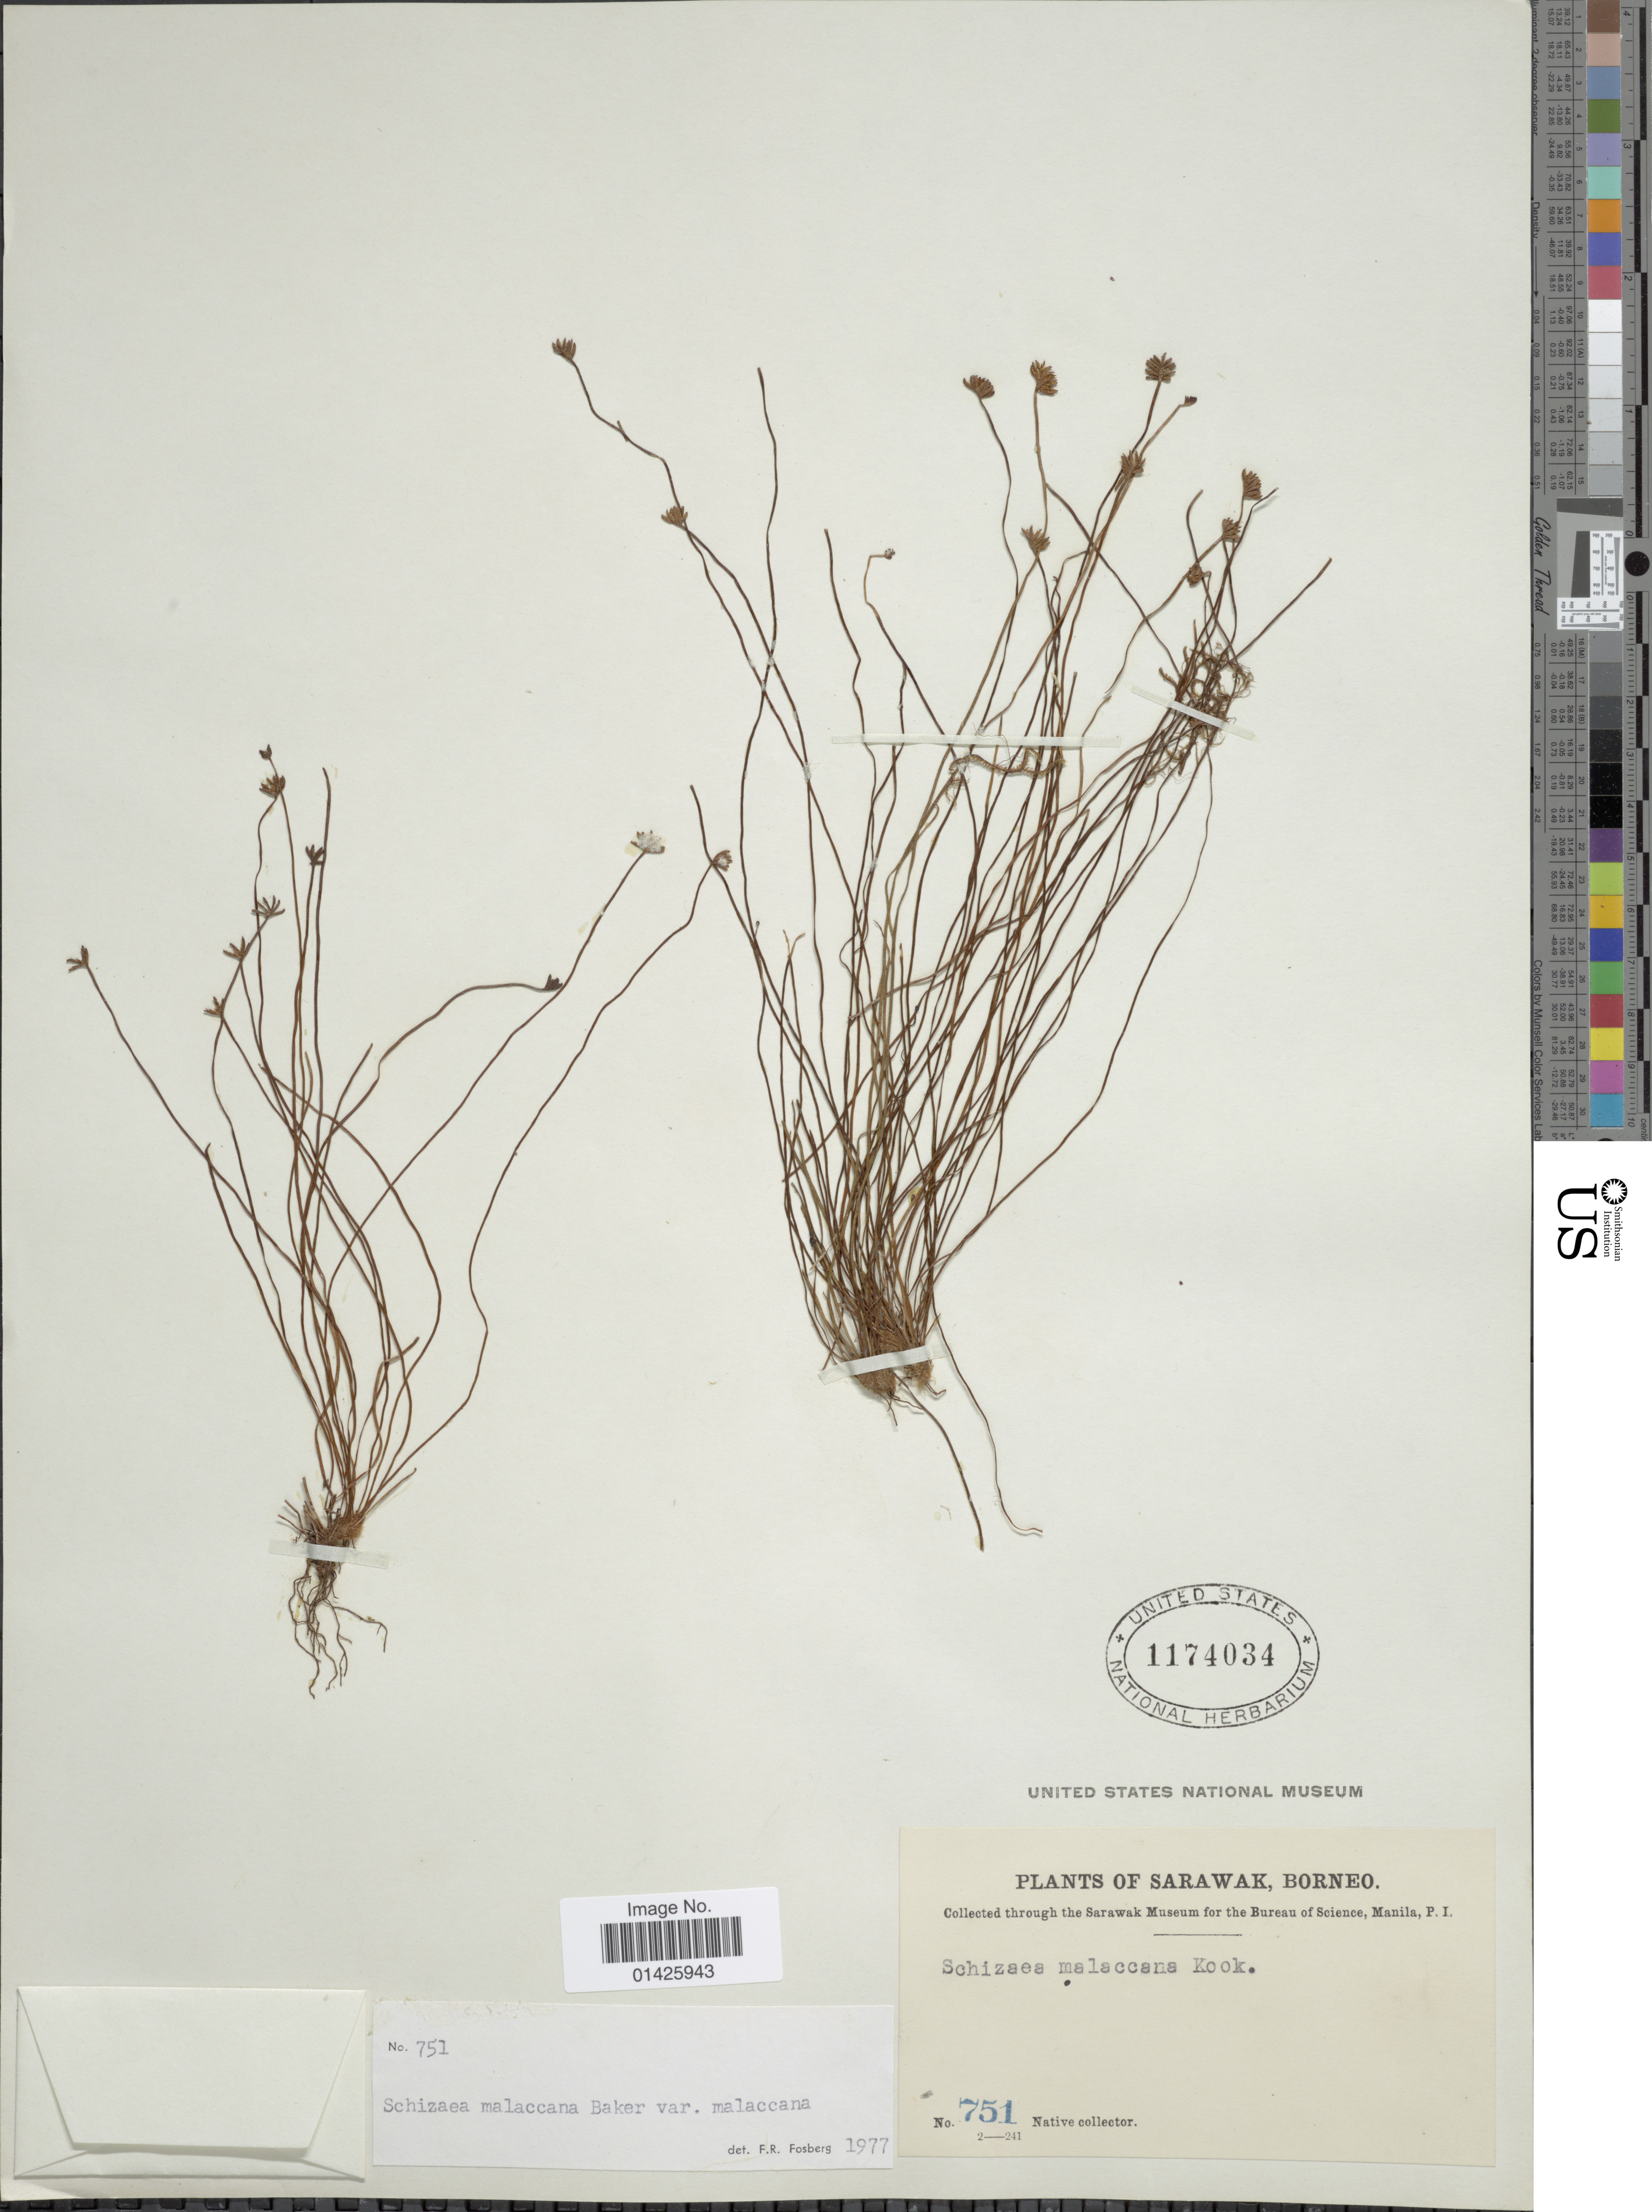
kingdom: Plantae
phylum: Tracheophyta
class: Polypodiopsida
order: Schizaeales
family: Schizaeaceae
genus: Schizaea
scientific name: Schizaea malaccana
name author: Baker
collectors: Native collector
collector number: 751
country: Malaysia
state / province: Sarawak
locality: Borneo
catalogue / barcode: US 1174034